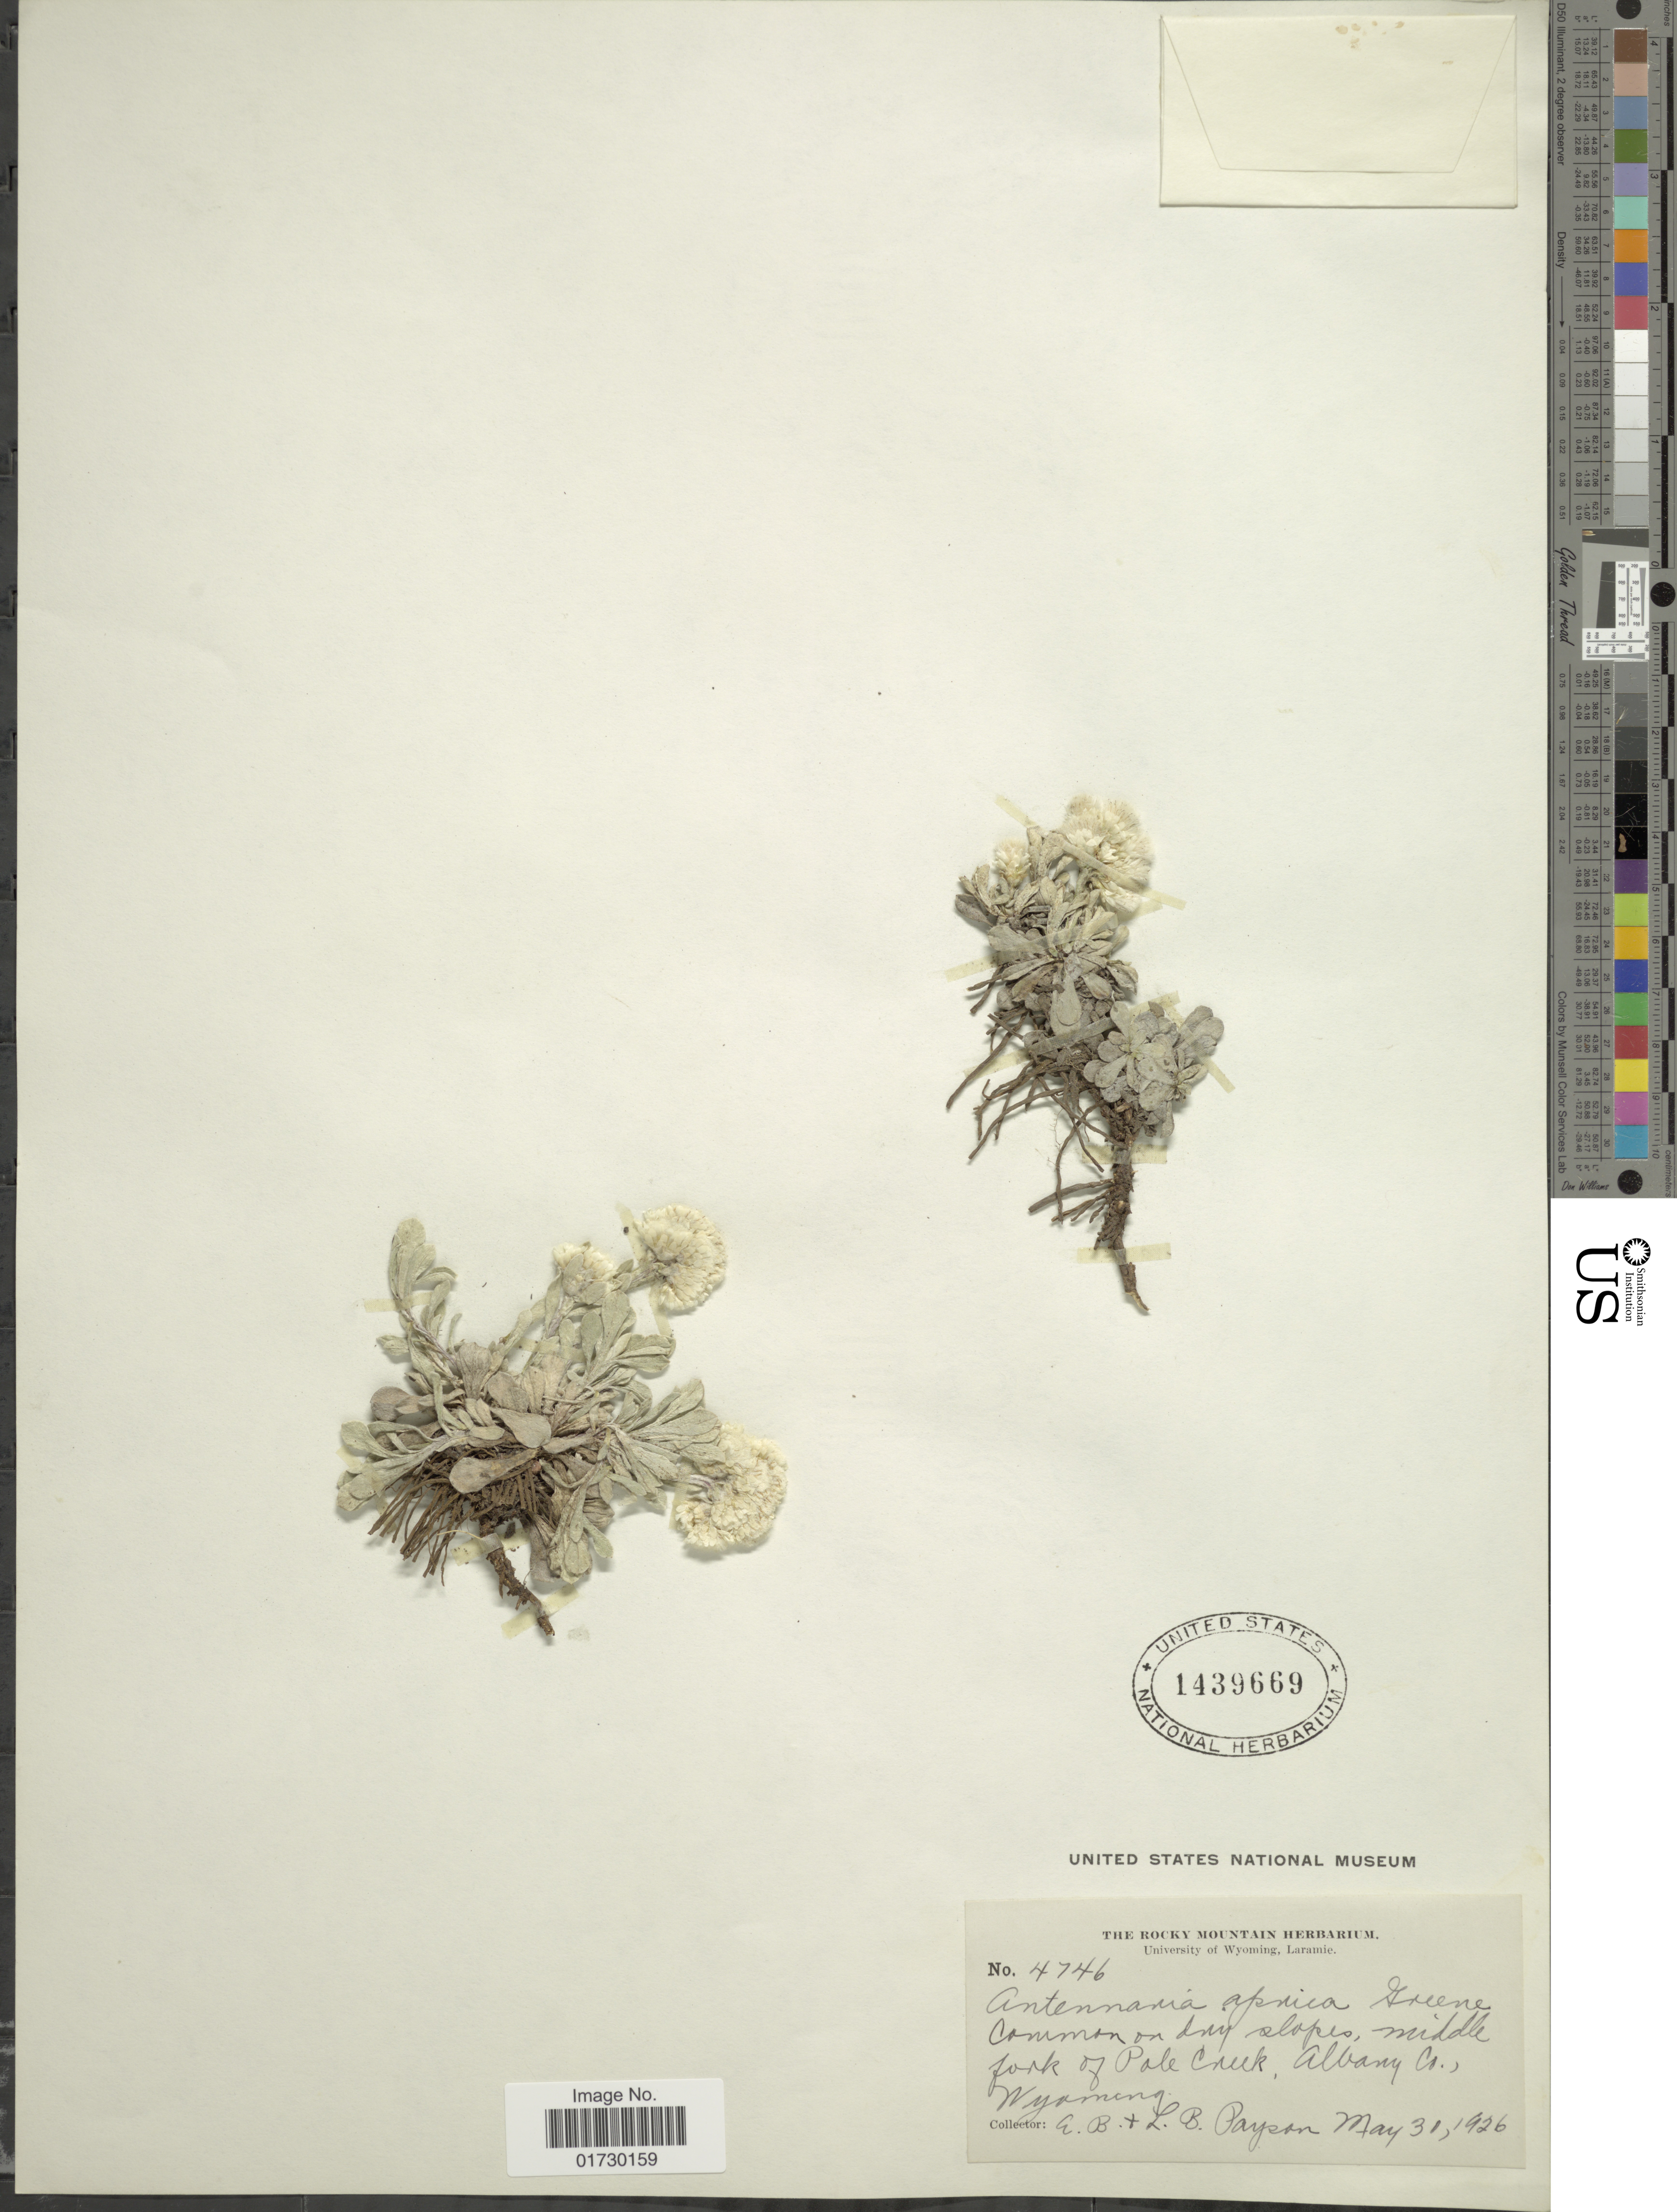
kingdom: Plantae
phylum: Tracheophyta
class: Magnoliopsida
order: Asterales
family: Asteraceae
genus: Antennaria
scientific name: Antennaria aprica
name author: Greene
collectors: E. B. Payson & L. Payson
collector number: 4746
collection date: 1926-05-31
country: United States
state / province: Wyoming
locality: Common on dry slopes, middle fork of Pole Creek, Albanyk Co., Wyoming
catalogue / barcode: US 1439669